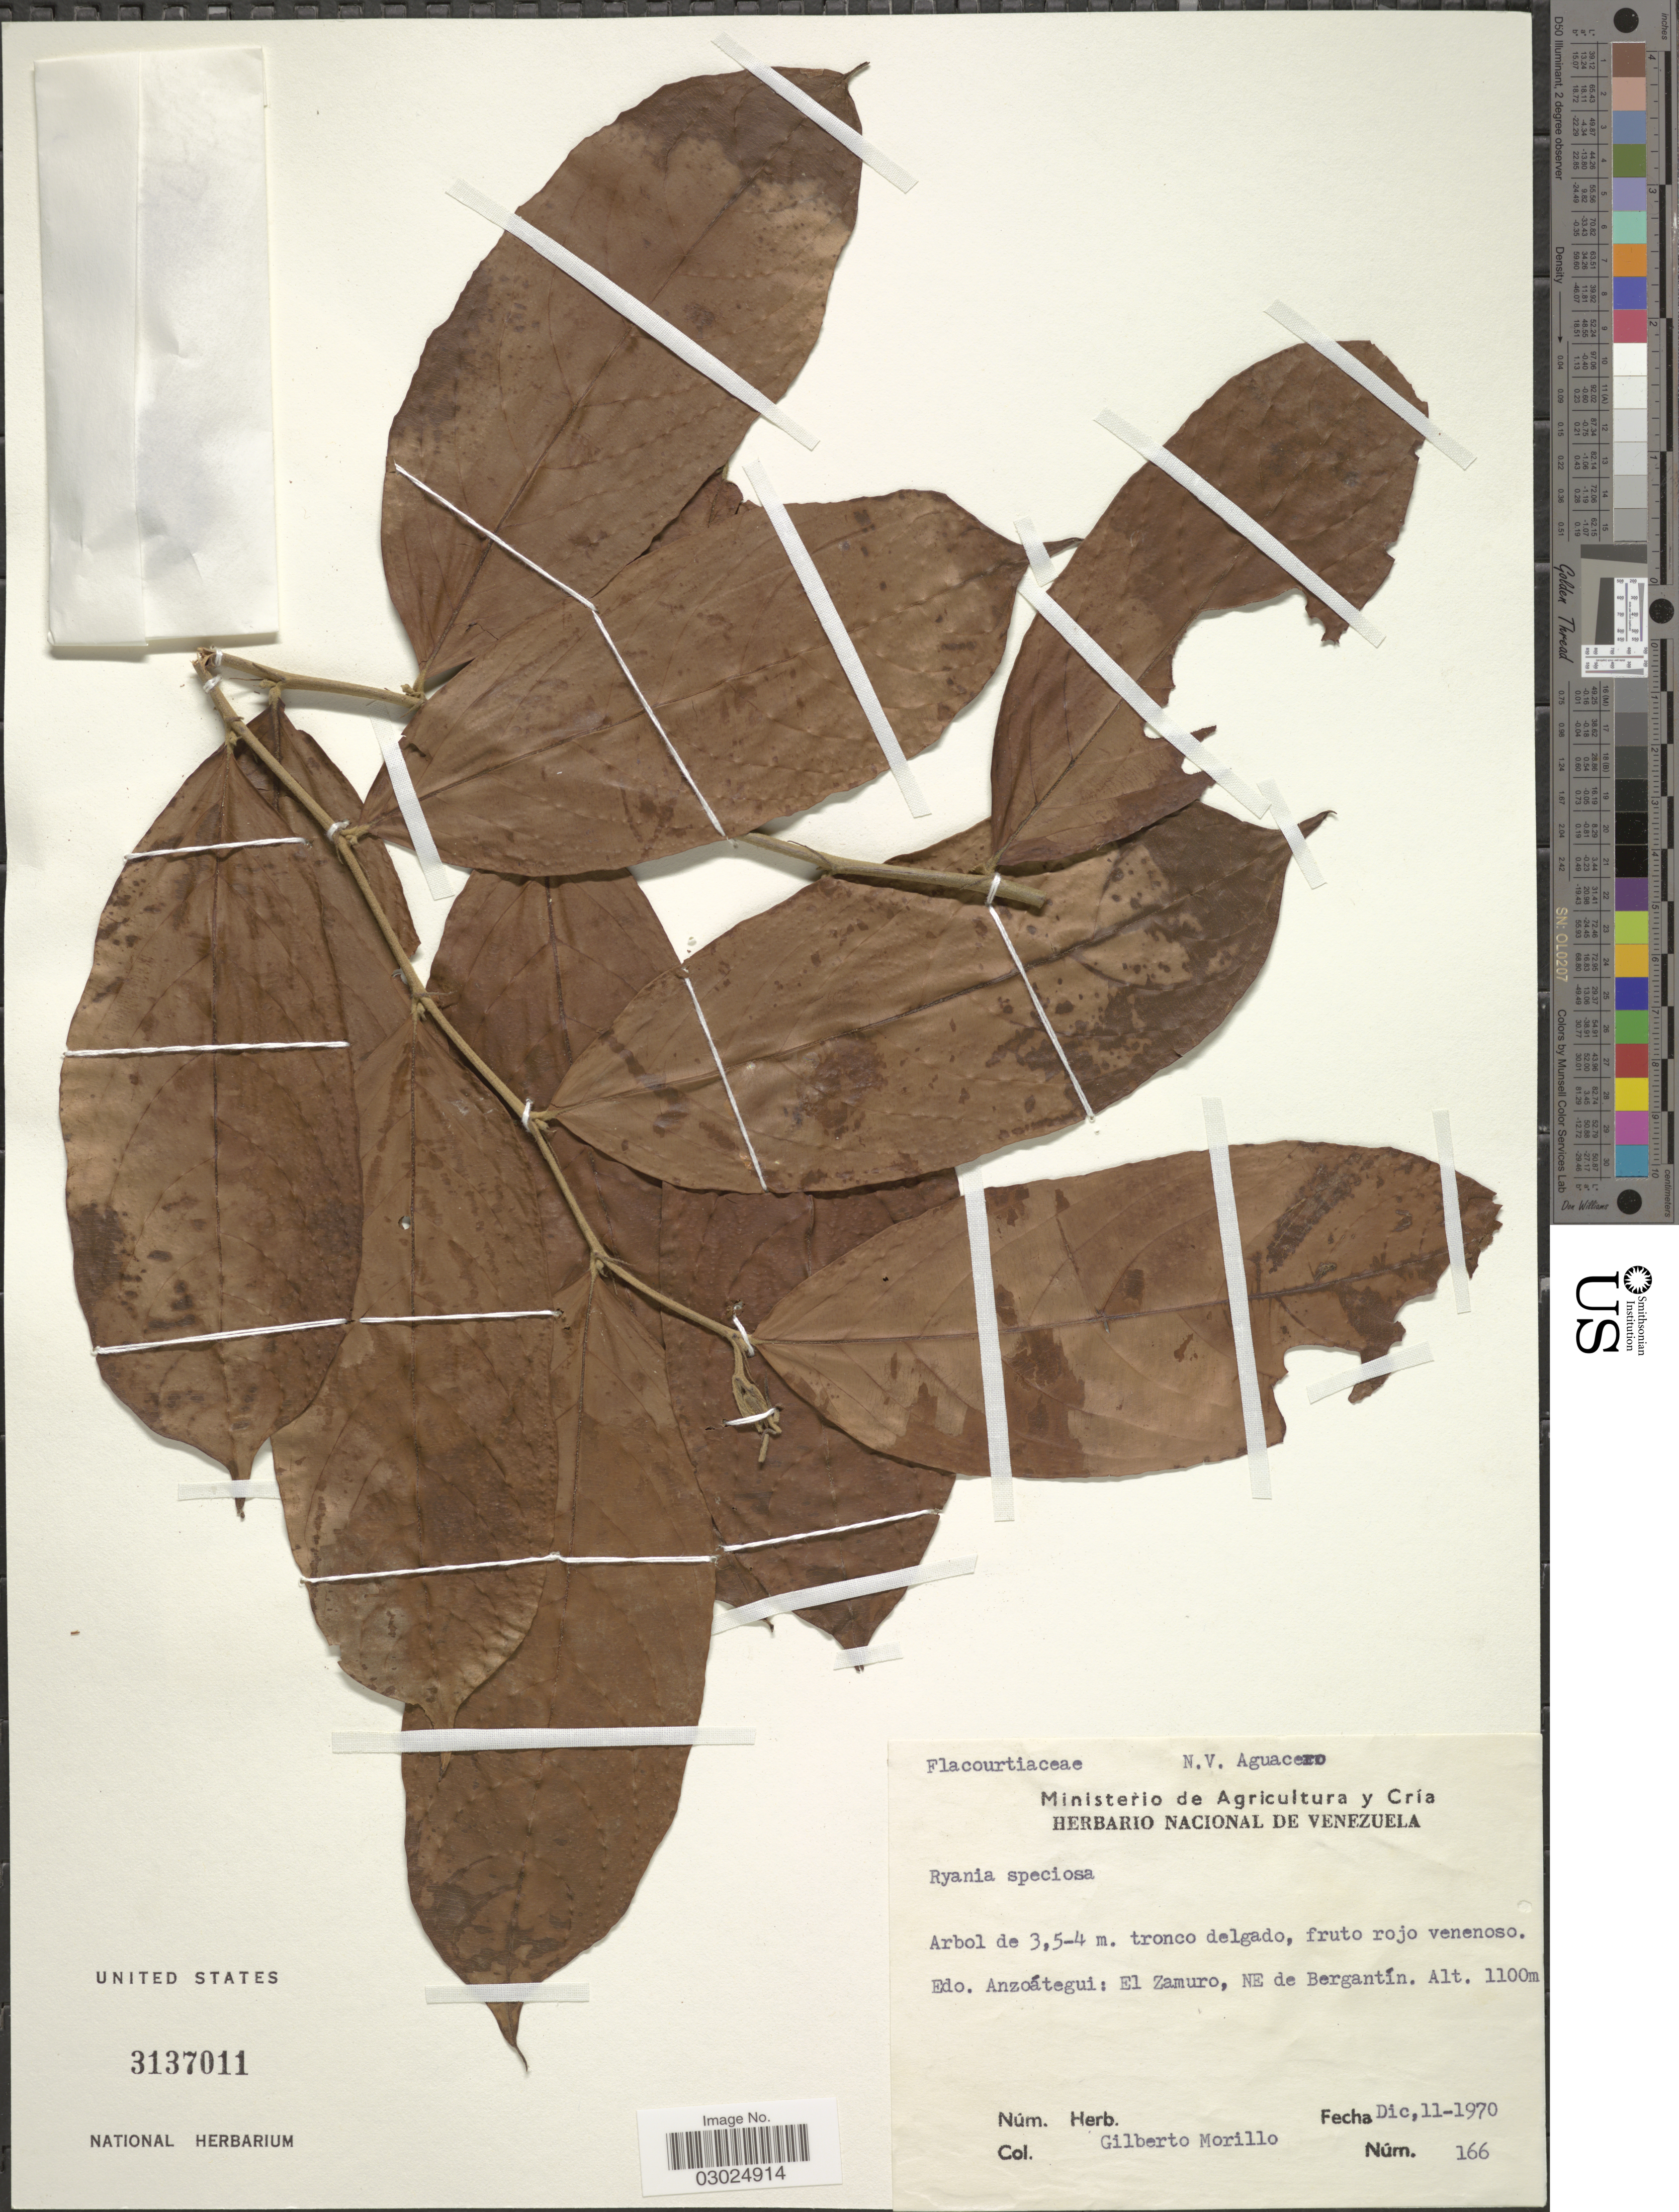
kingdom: Plantae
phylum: Tracheophyta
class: Magnoliopsida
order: Malpighiales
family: Salicaceae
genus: Ryania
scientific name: Ryania speciosa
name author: Vahl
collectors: G. N. Morillo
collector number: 166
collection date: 1970-12-11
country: Venezuela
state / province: Anzoategui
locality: Edo. Anzoátegui: El Zamuro, NE de Bergantín.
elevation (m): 1100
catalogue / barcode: US 3137011